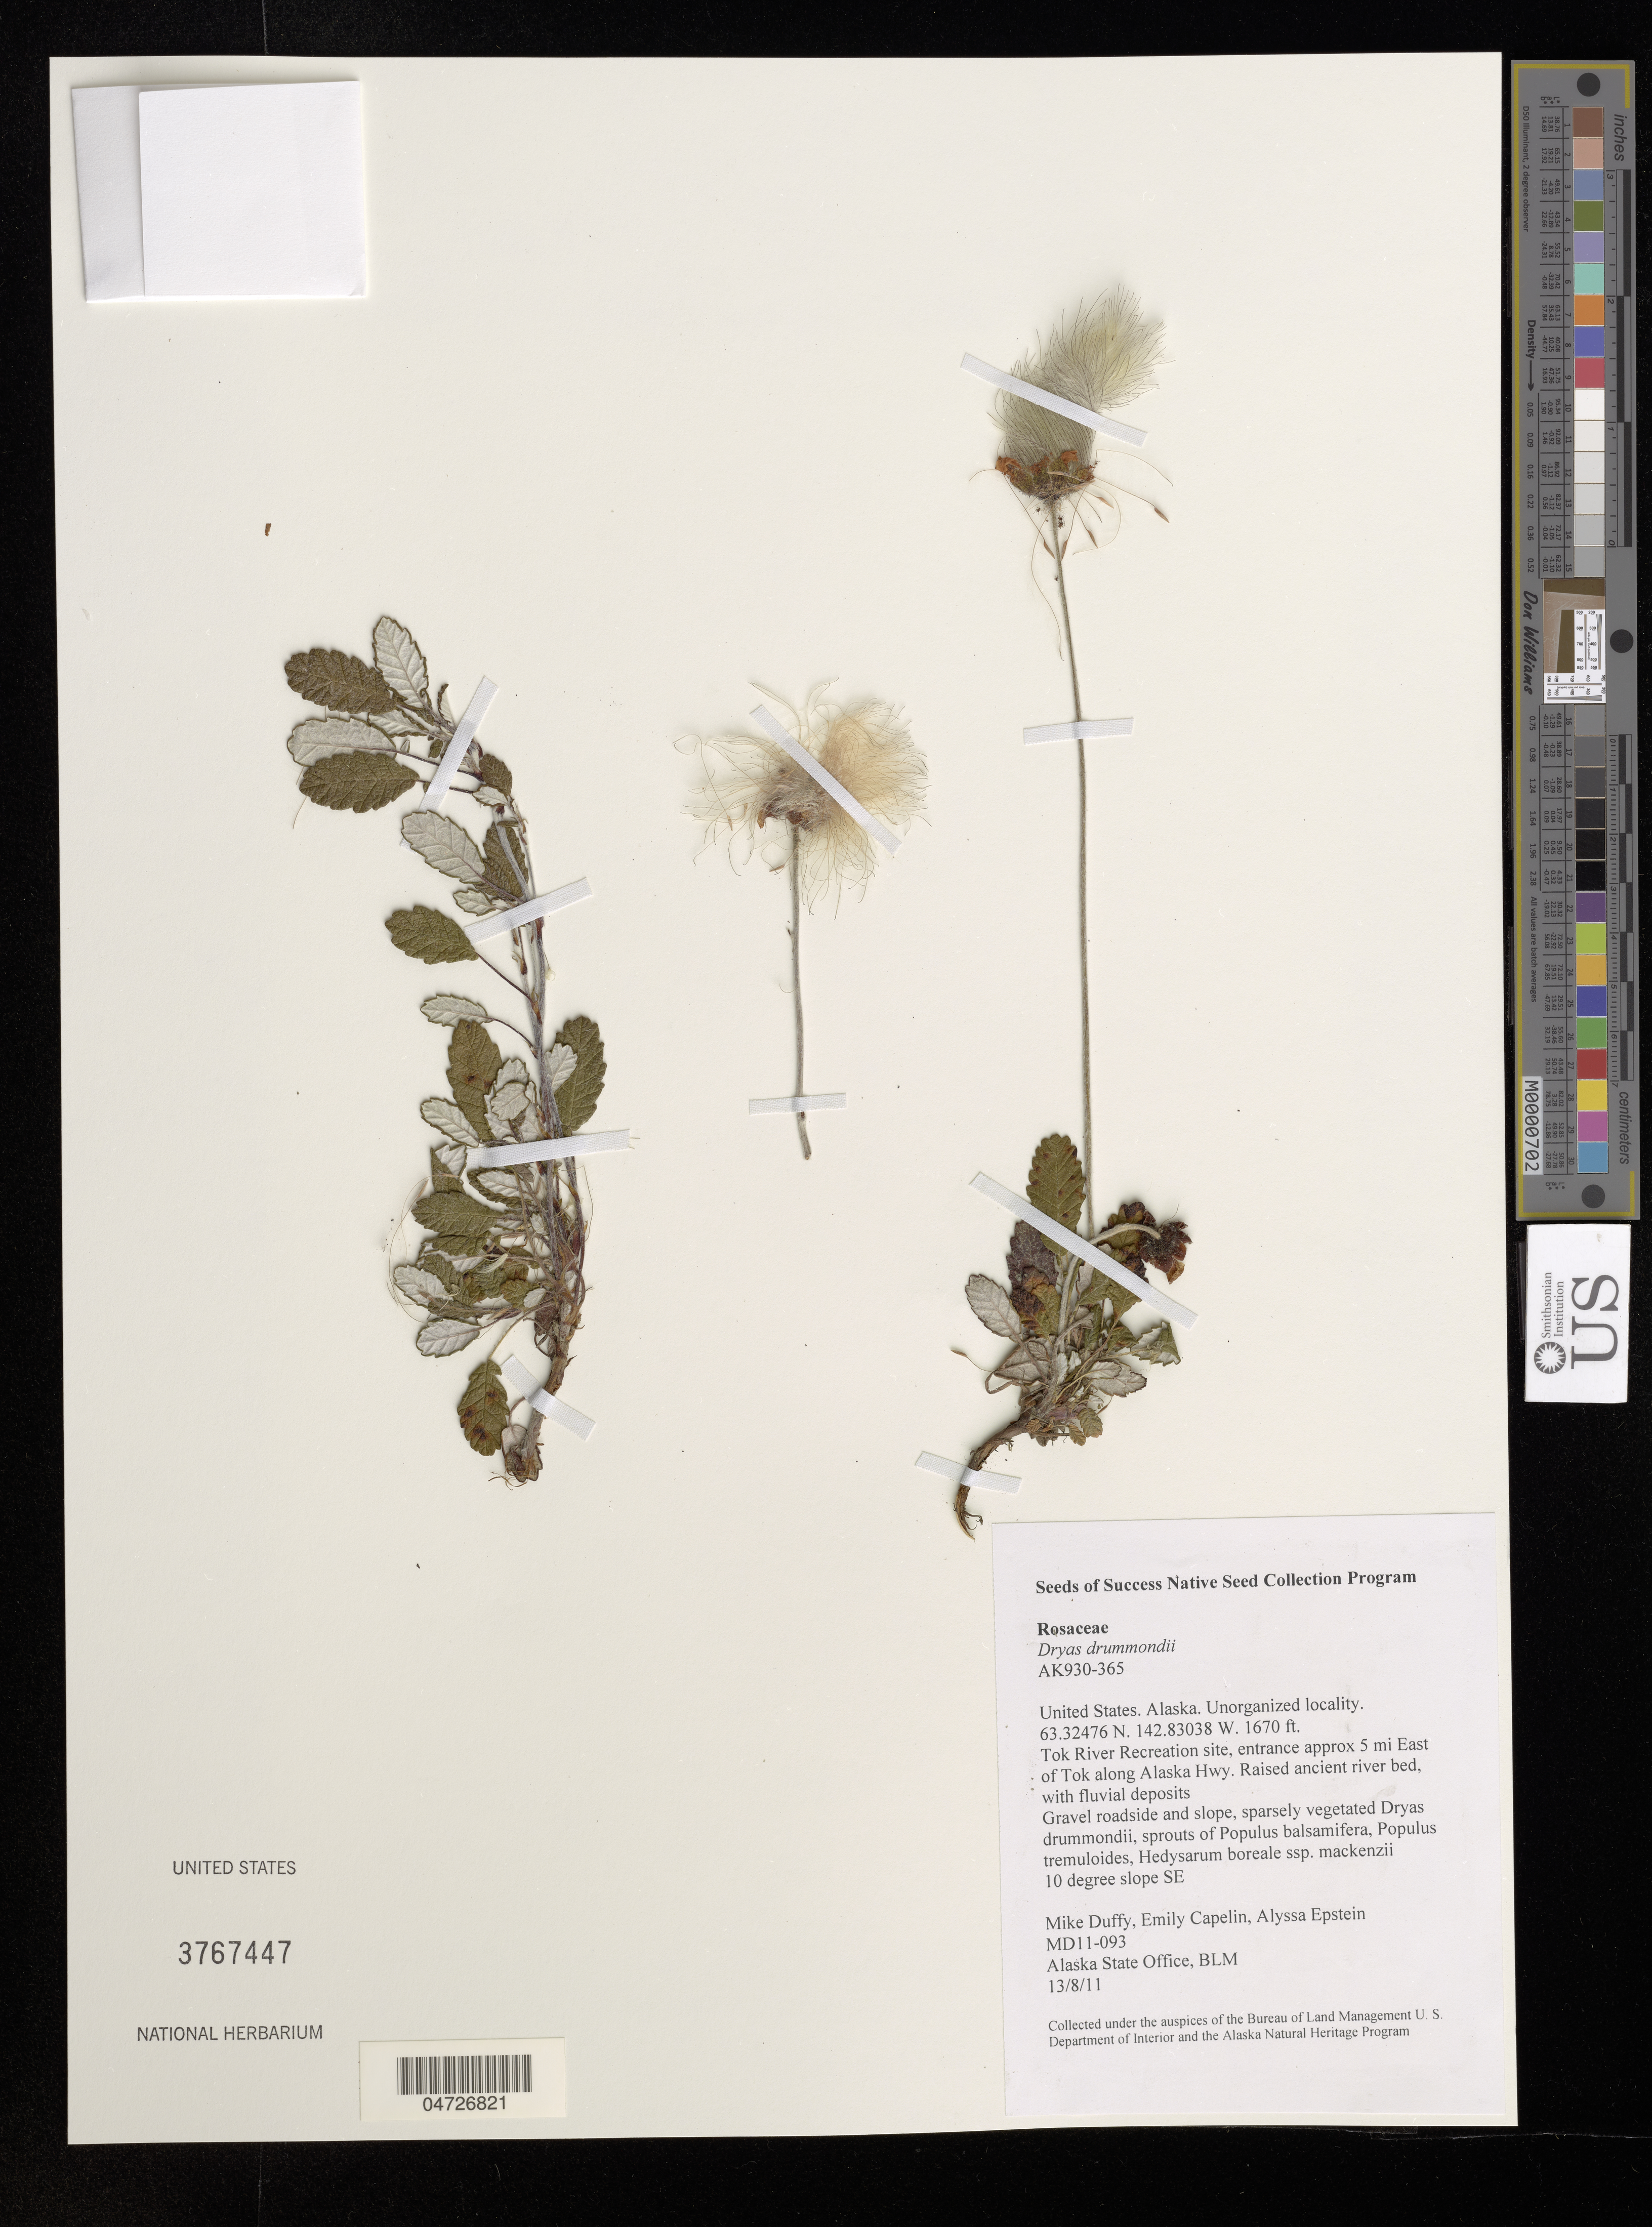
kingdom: Plantae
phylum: Tracheophyta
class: Magnoliopsida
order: Rosales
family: Rosaceae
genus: Dryas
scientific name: Dryas drummondii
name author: Hook. & Richardson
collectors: M. Duffy, E. Capelin & A. Epstein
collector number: MD11-093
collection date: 1911-08-13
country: United States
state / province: Alaska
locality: Unorganized locality. Tok River Recreation site, entrance approx 5 mi East of Tok along Alaska Hwy.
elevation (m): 509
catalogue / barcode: US 3767447